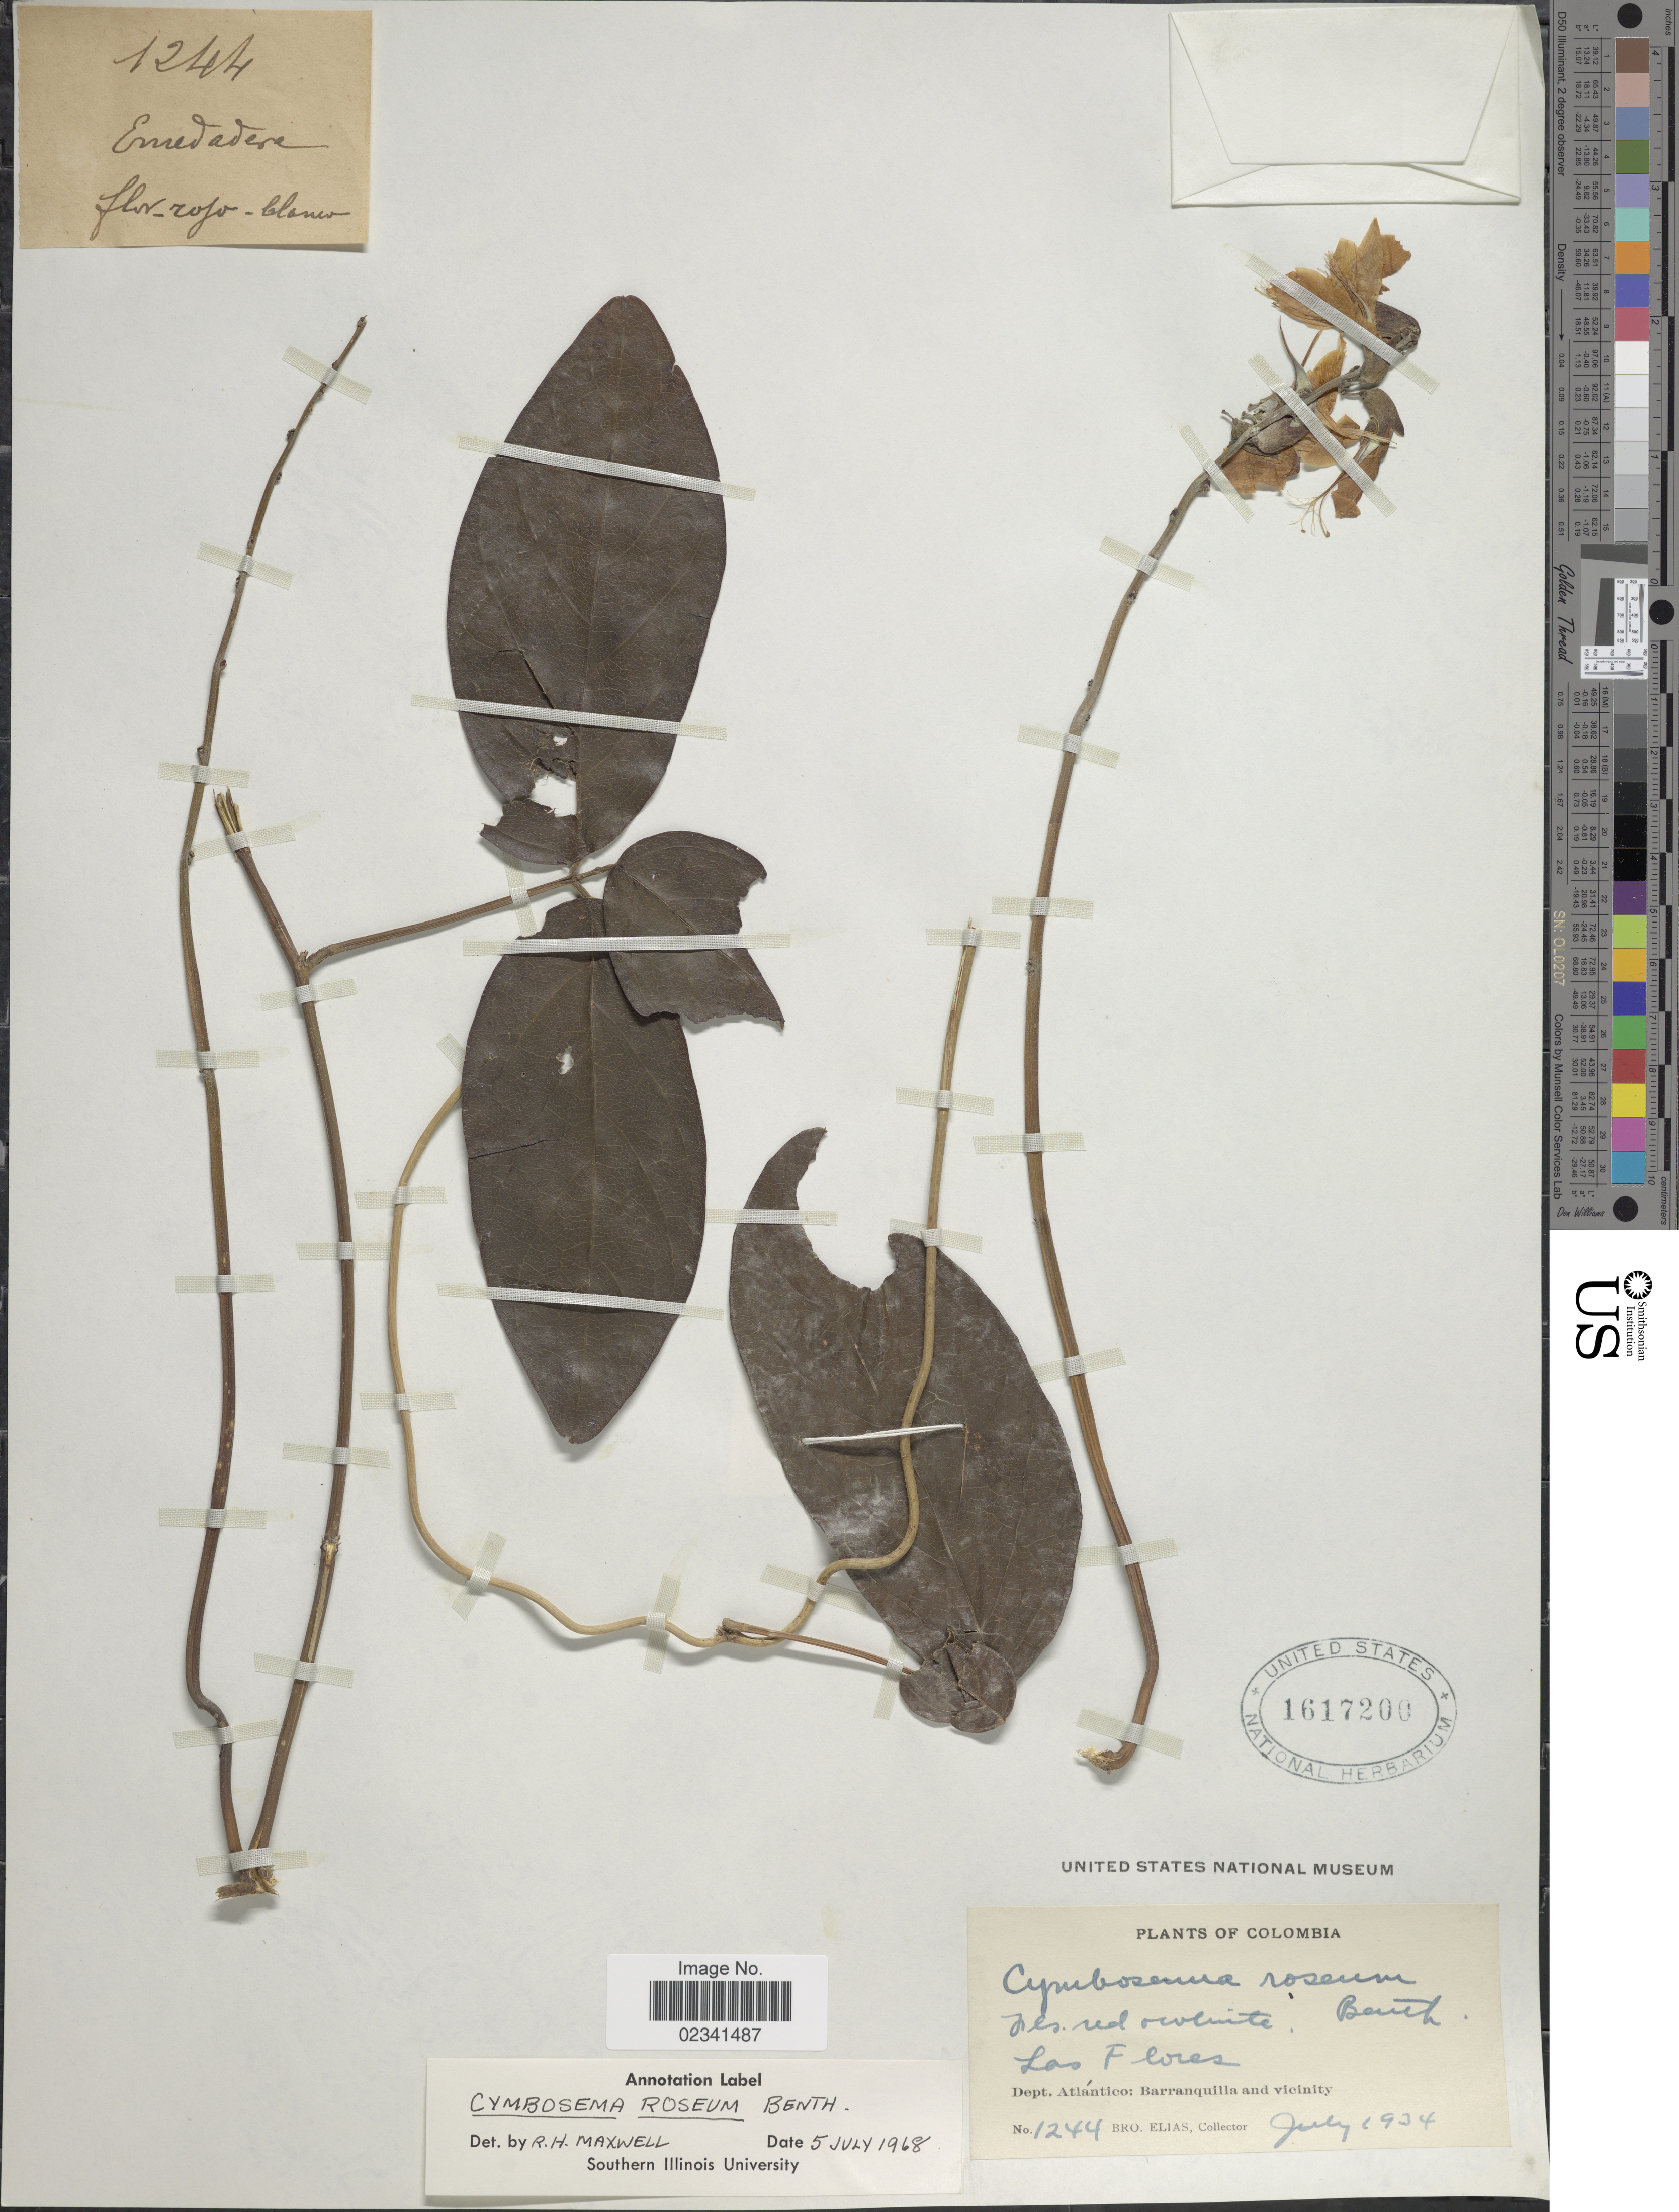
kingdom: Plantae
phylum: Tracheophyta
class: Magnoliopsida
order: Fabales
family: Fabaceae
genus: Cymbosema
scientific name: Cymbosema roseum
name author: Benth.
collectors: Bro. Elias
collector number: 1244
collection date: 1934-07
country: Colombia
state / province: Atlántico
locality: Las Flores, Barranquilla and vicinity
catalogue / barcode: US 1617200